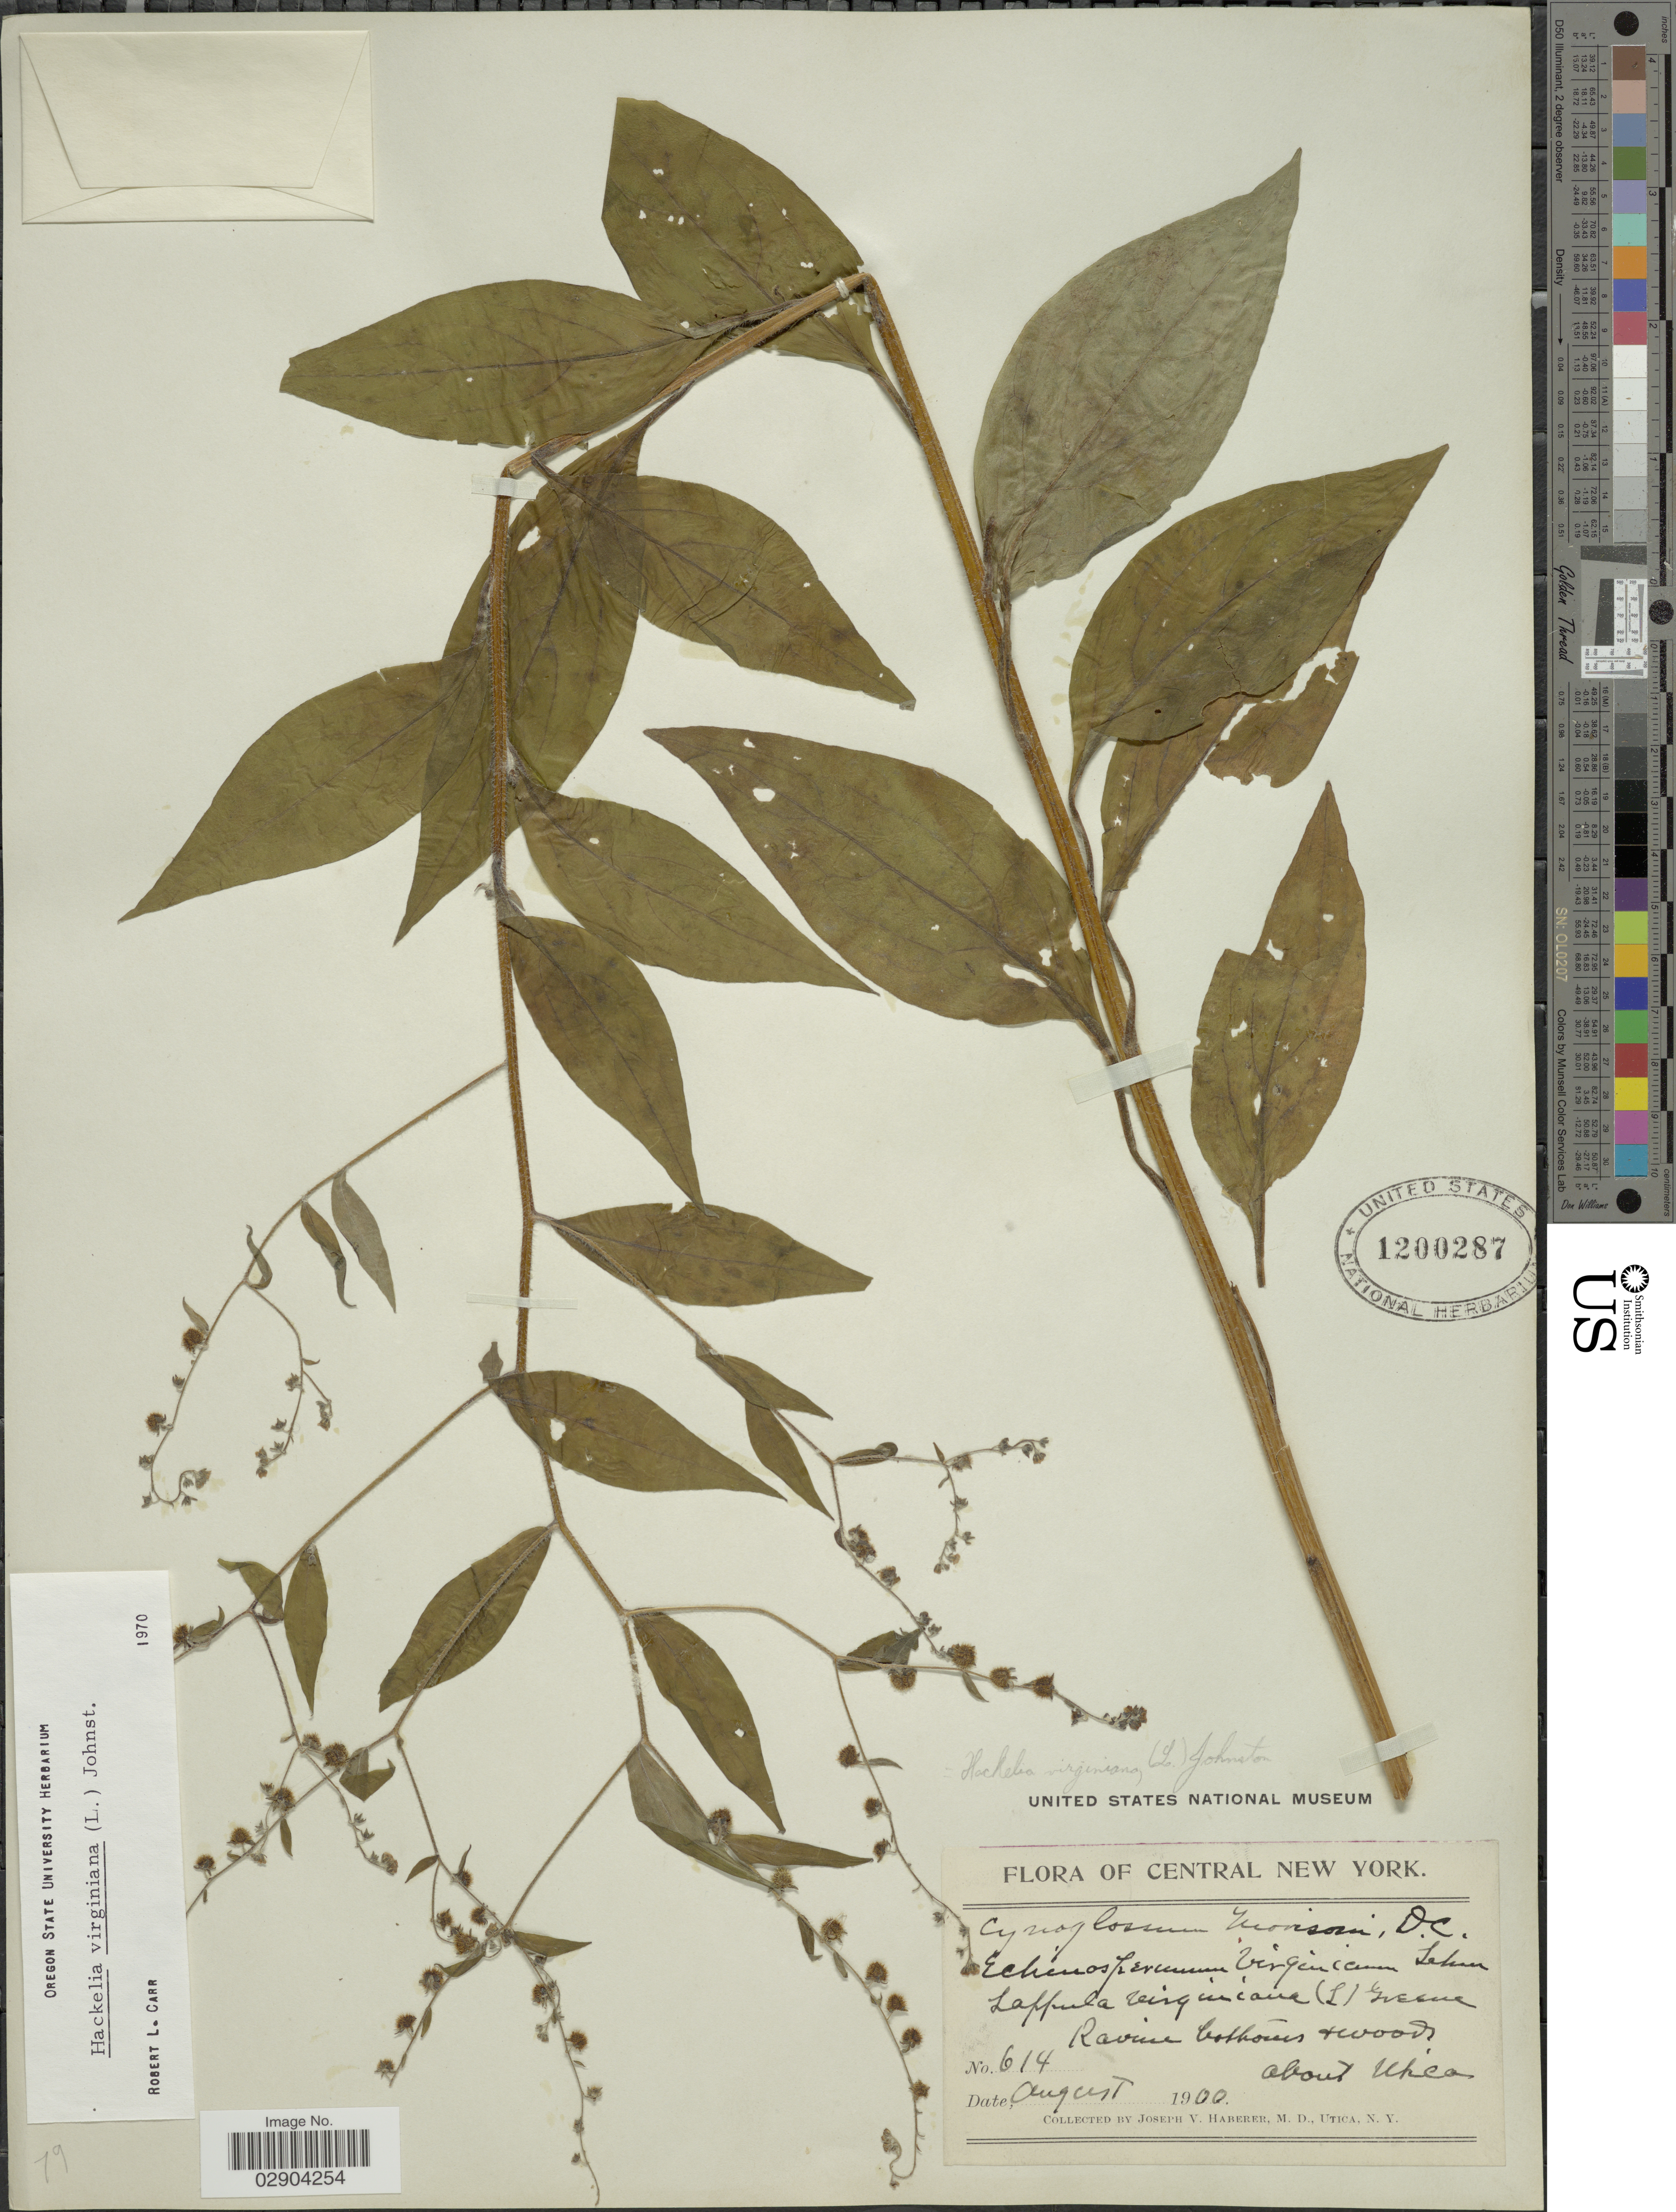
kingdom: Plantae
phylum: Tracheophyta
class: Magnoliopsida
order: Boraginales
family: Boraginaceae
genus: Hackelia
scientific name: Hackelia virginiana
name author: (L.) I.M. Johnst.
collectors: J. V. Haberer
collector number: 614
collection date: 1900-08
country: United States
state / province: New York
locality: Central New York. Ravine bottoms & woods about Utica.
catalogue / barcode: US 1200287